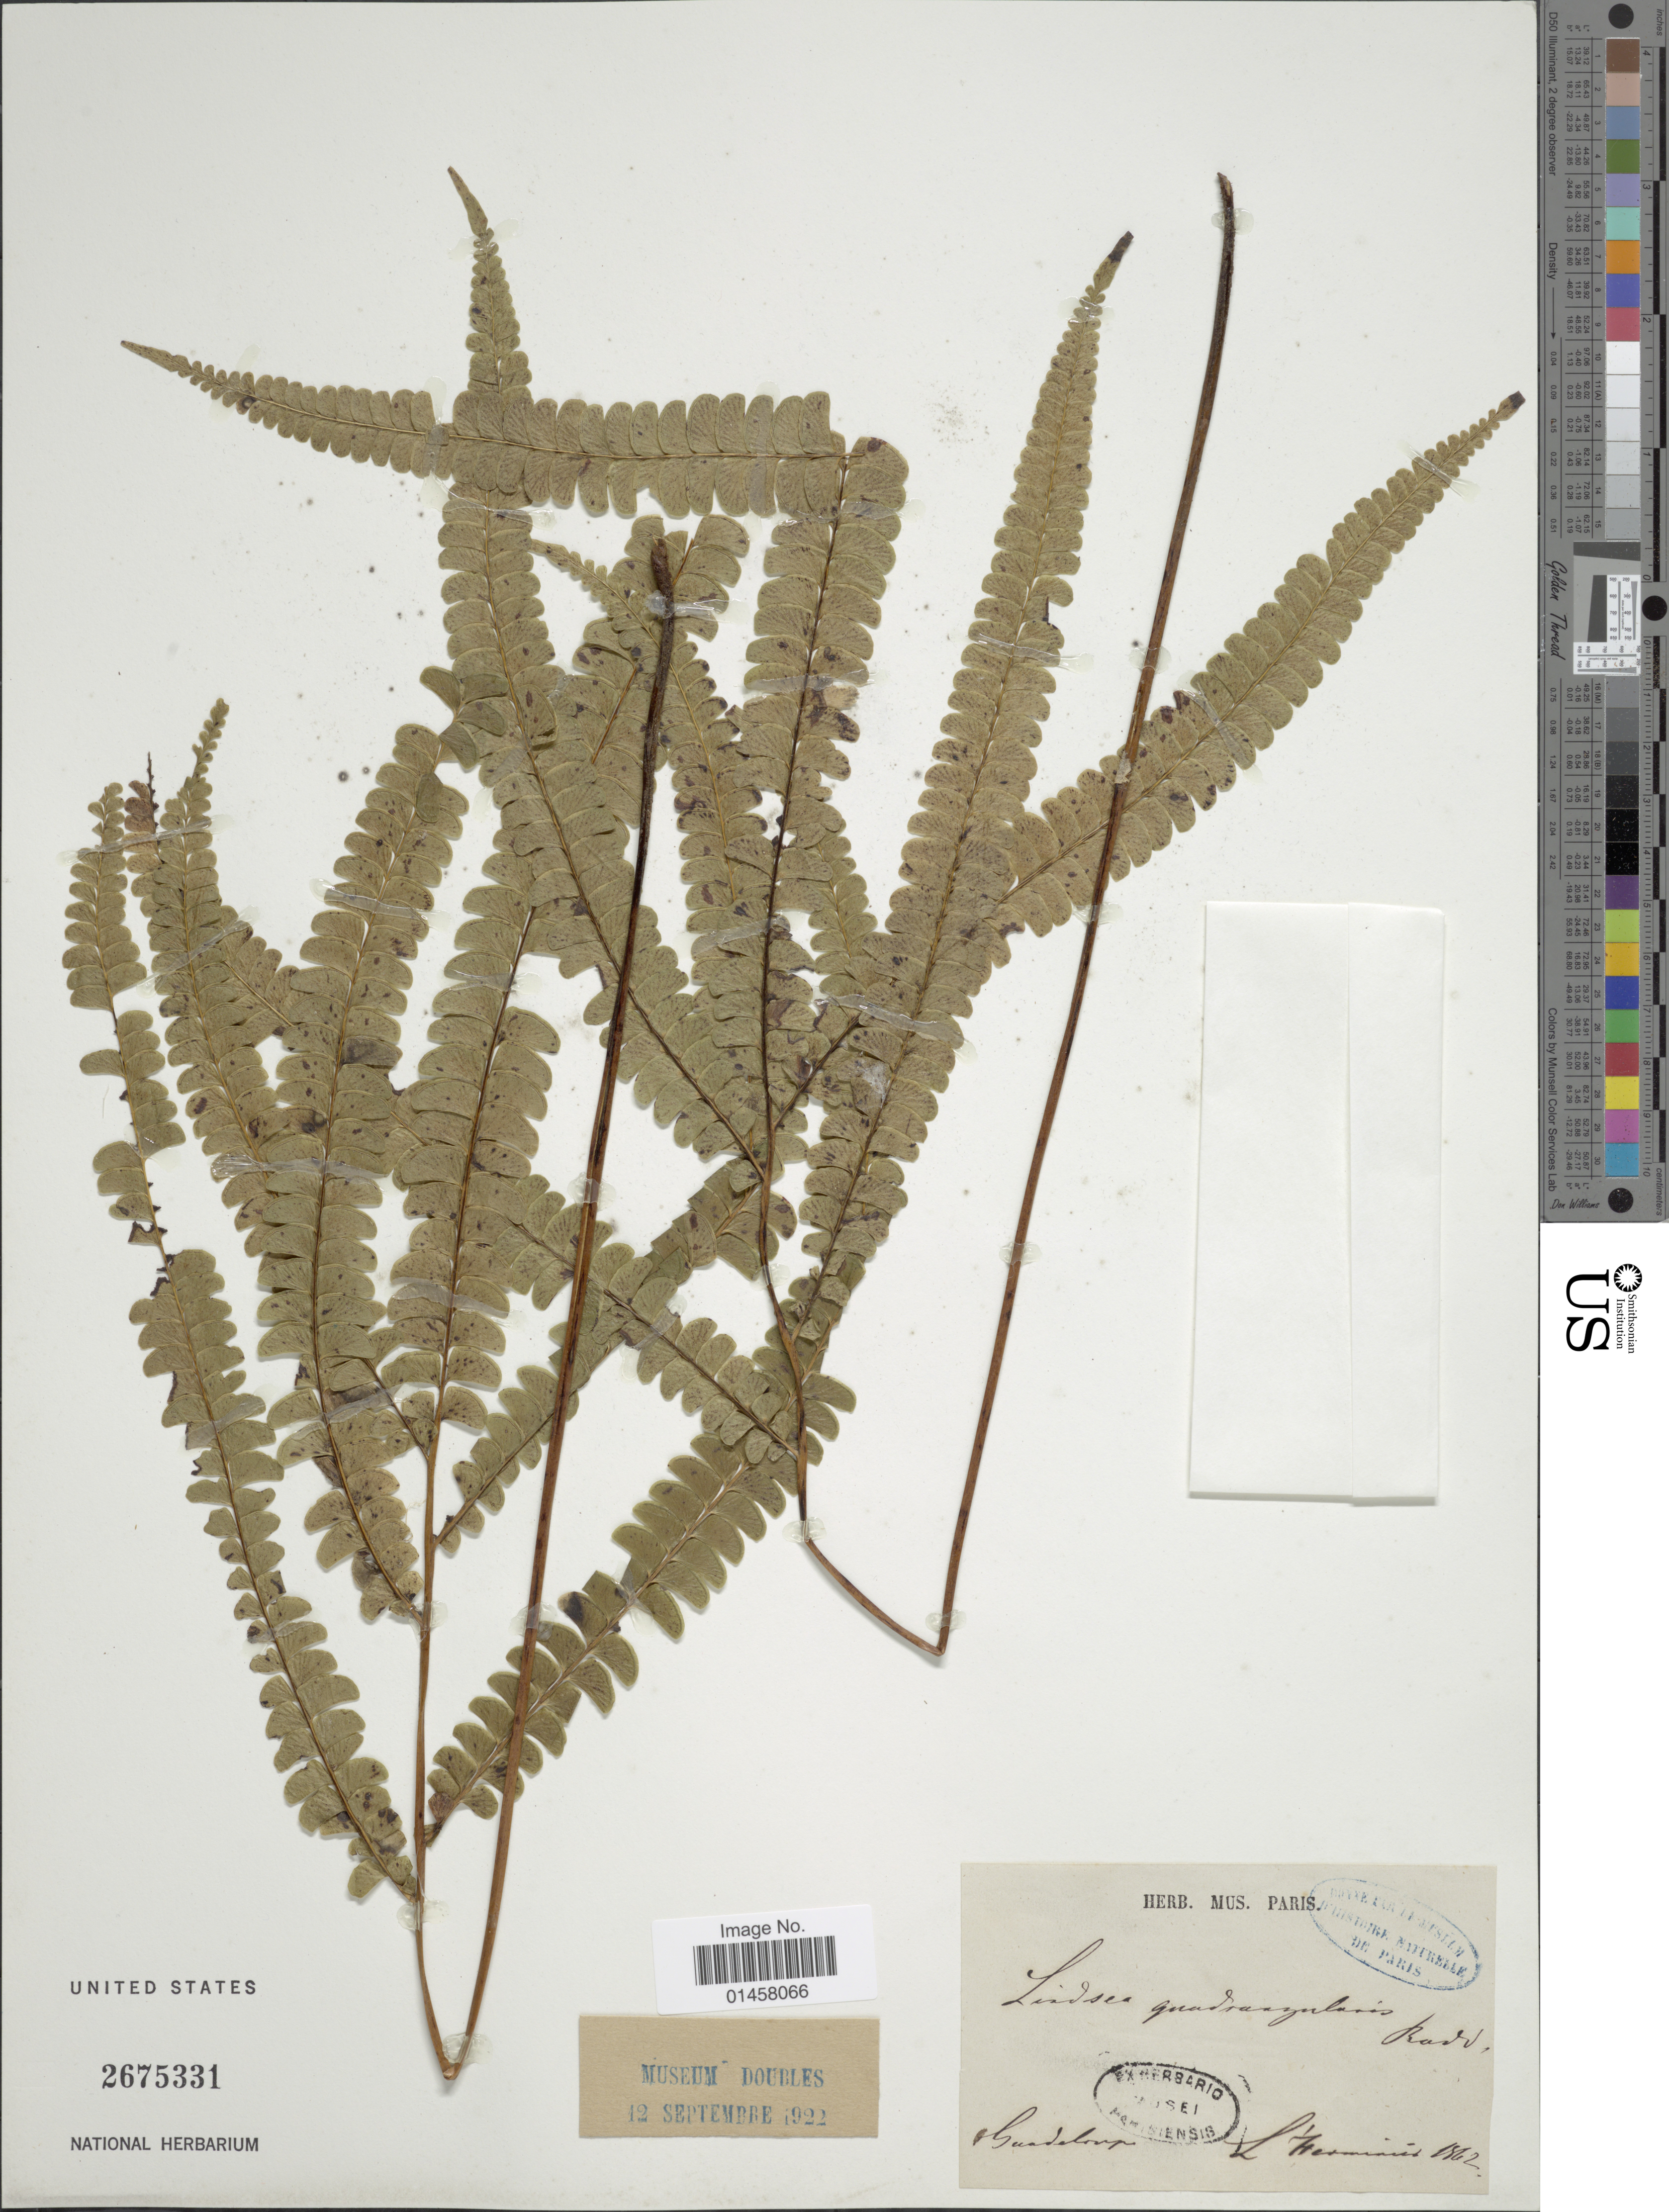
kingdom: Plantae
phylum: Tracheophyta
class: Polypodiopsida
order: Polypodiales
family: Lindsaeaceae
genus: Lindsaea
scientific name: Lindsaea quadrangularis subsp. antillensis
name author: K.U. Kramer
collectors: -. L'Herminier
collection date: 1862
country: Guadeloupe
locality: Guadeloupe [interpreted]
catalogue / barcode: US 2675331